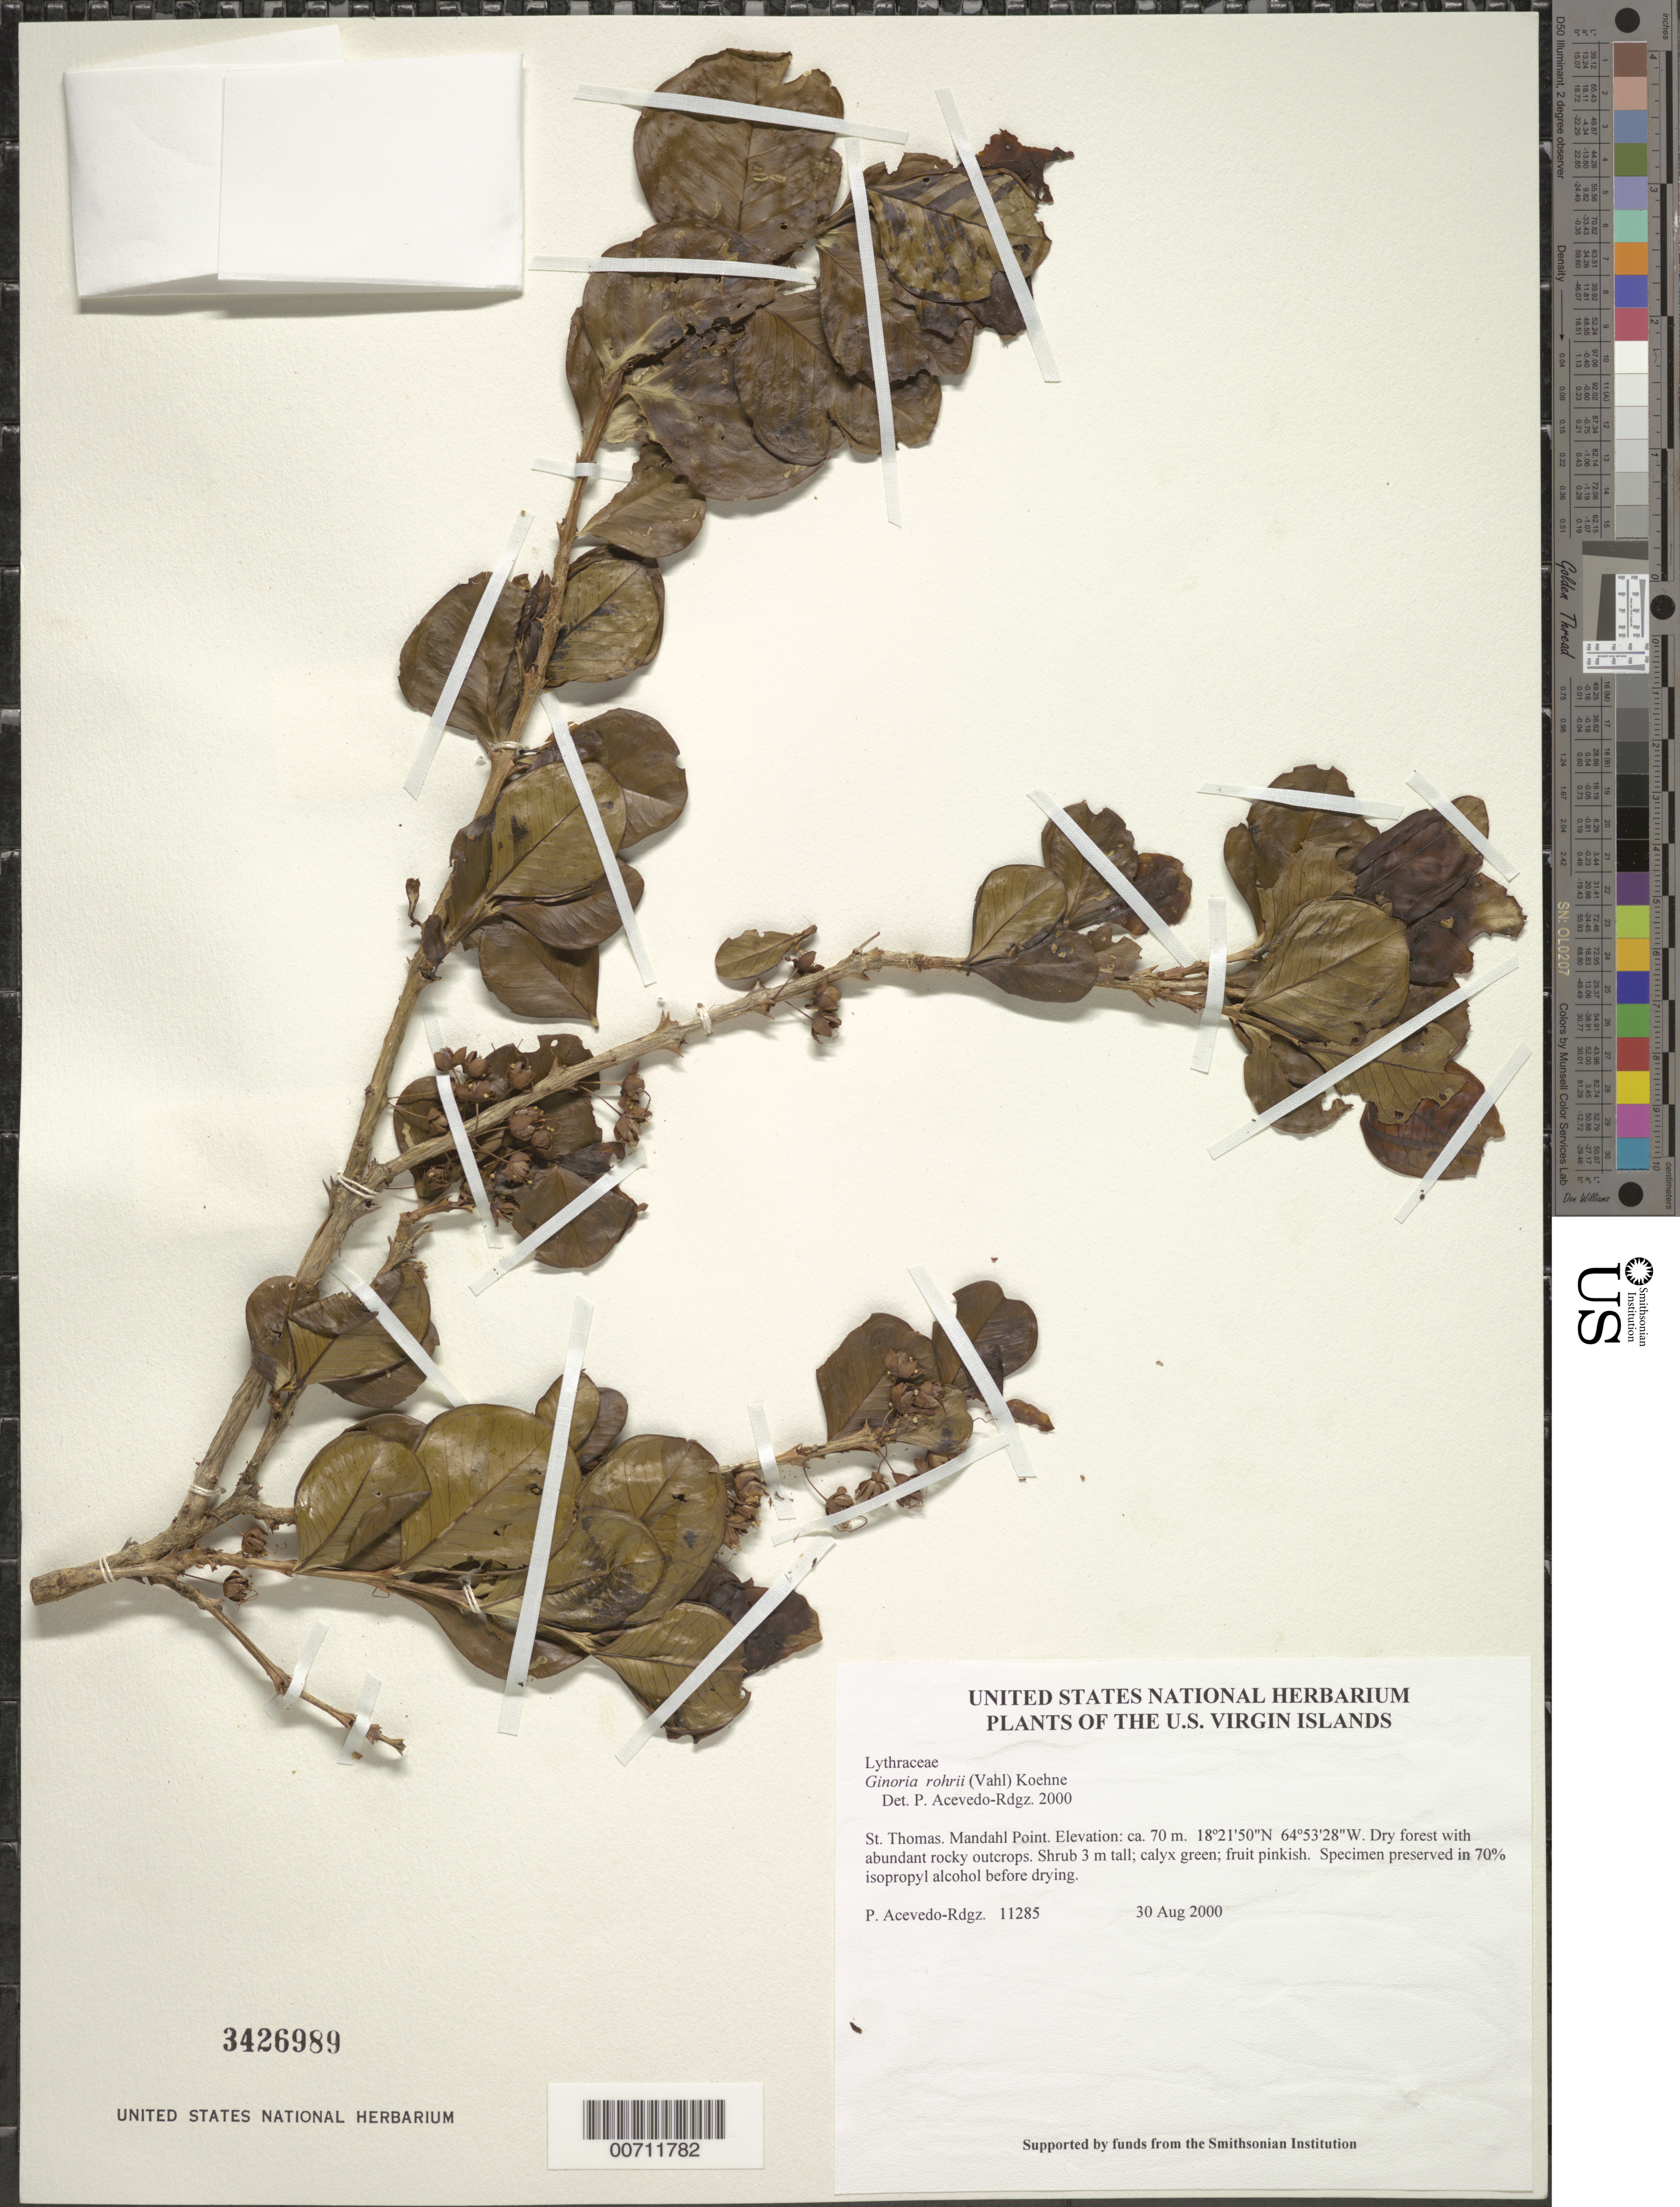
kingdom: Plantae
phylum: Tracheophyta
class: Magnoliopsida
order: Myrtales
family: Lythraceae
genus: Ginoria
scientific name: Ginoria rohrii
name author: (Vahl) Koehne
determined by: Acevedo-Rodríguez, P., (BOT), Smithsonian Institution - National Museum of Natural History (UNITED STATES)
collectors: P. Acevedo-Rodr.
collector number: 11285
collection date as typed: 30 Aug 2000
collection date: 2000-08-30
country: U.S. Virgin Islands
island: St. Thomas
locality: Mandahl Point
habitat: Dry forest with abundant rocky outcrops.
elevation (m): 70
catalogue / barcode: US 3426989